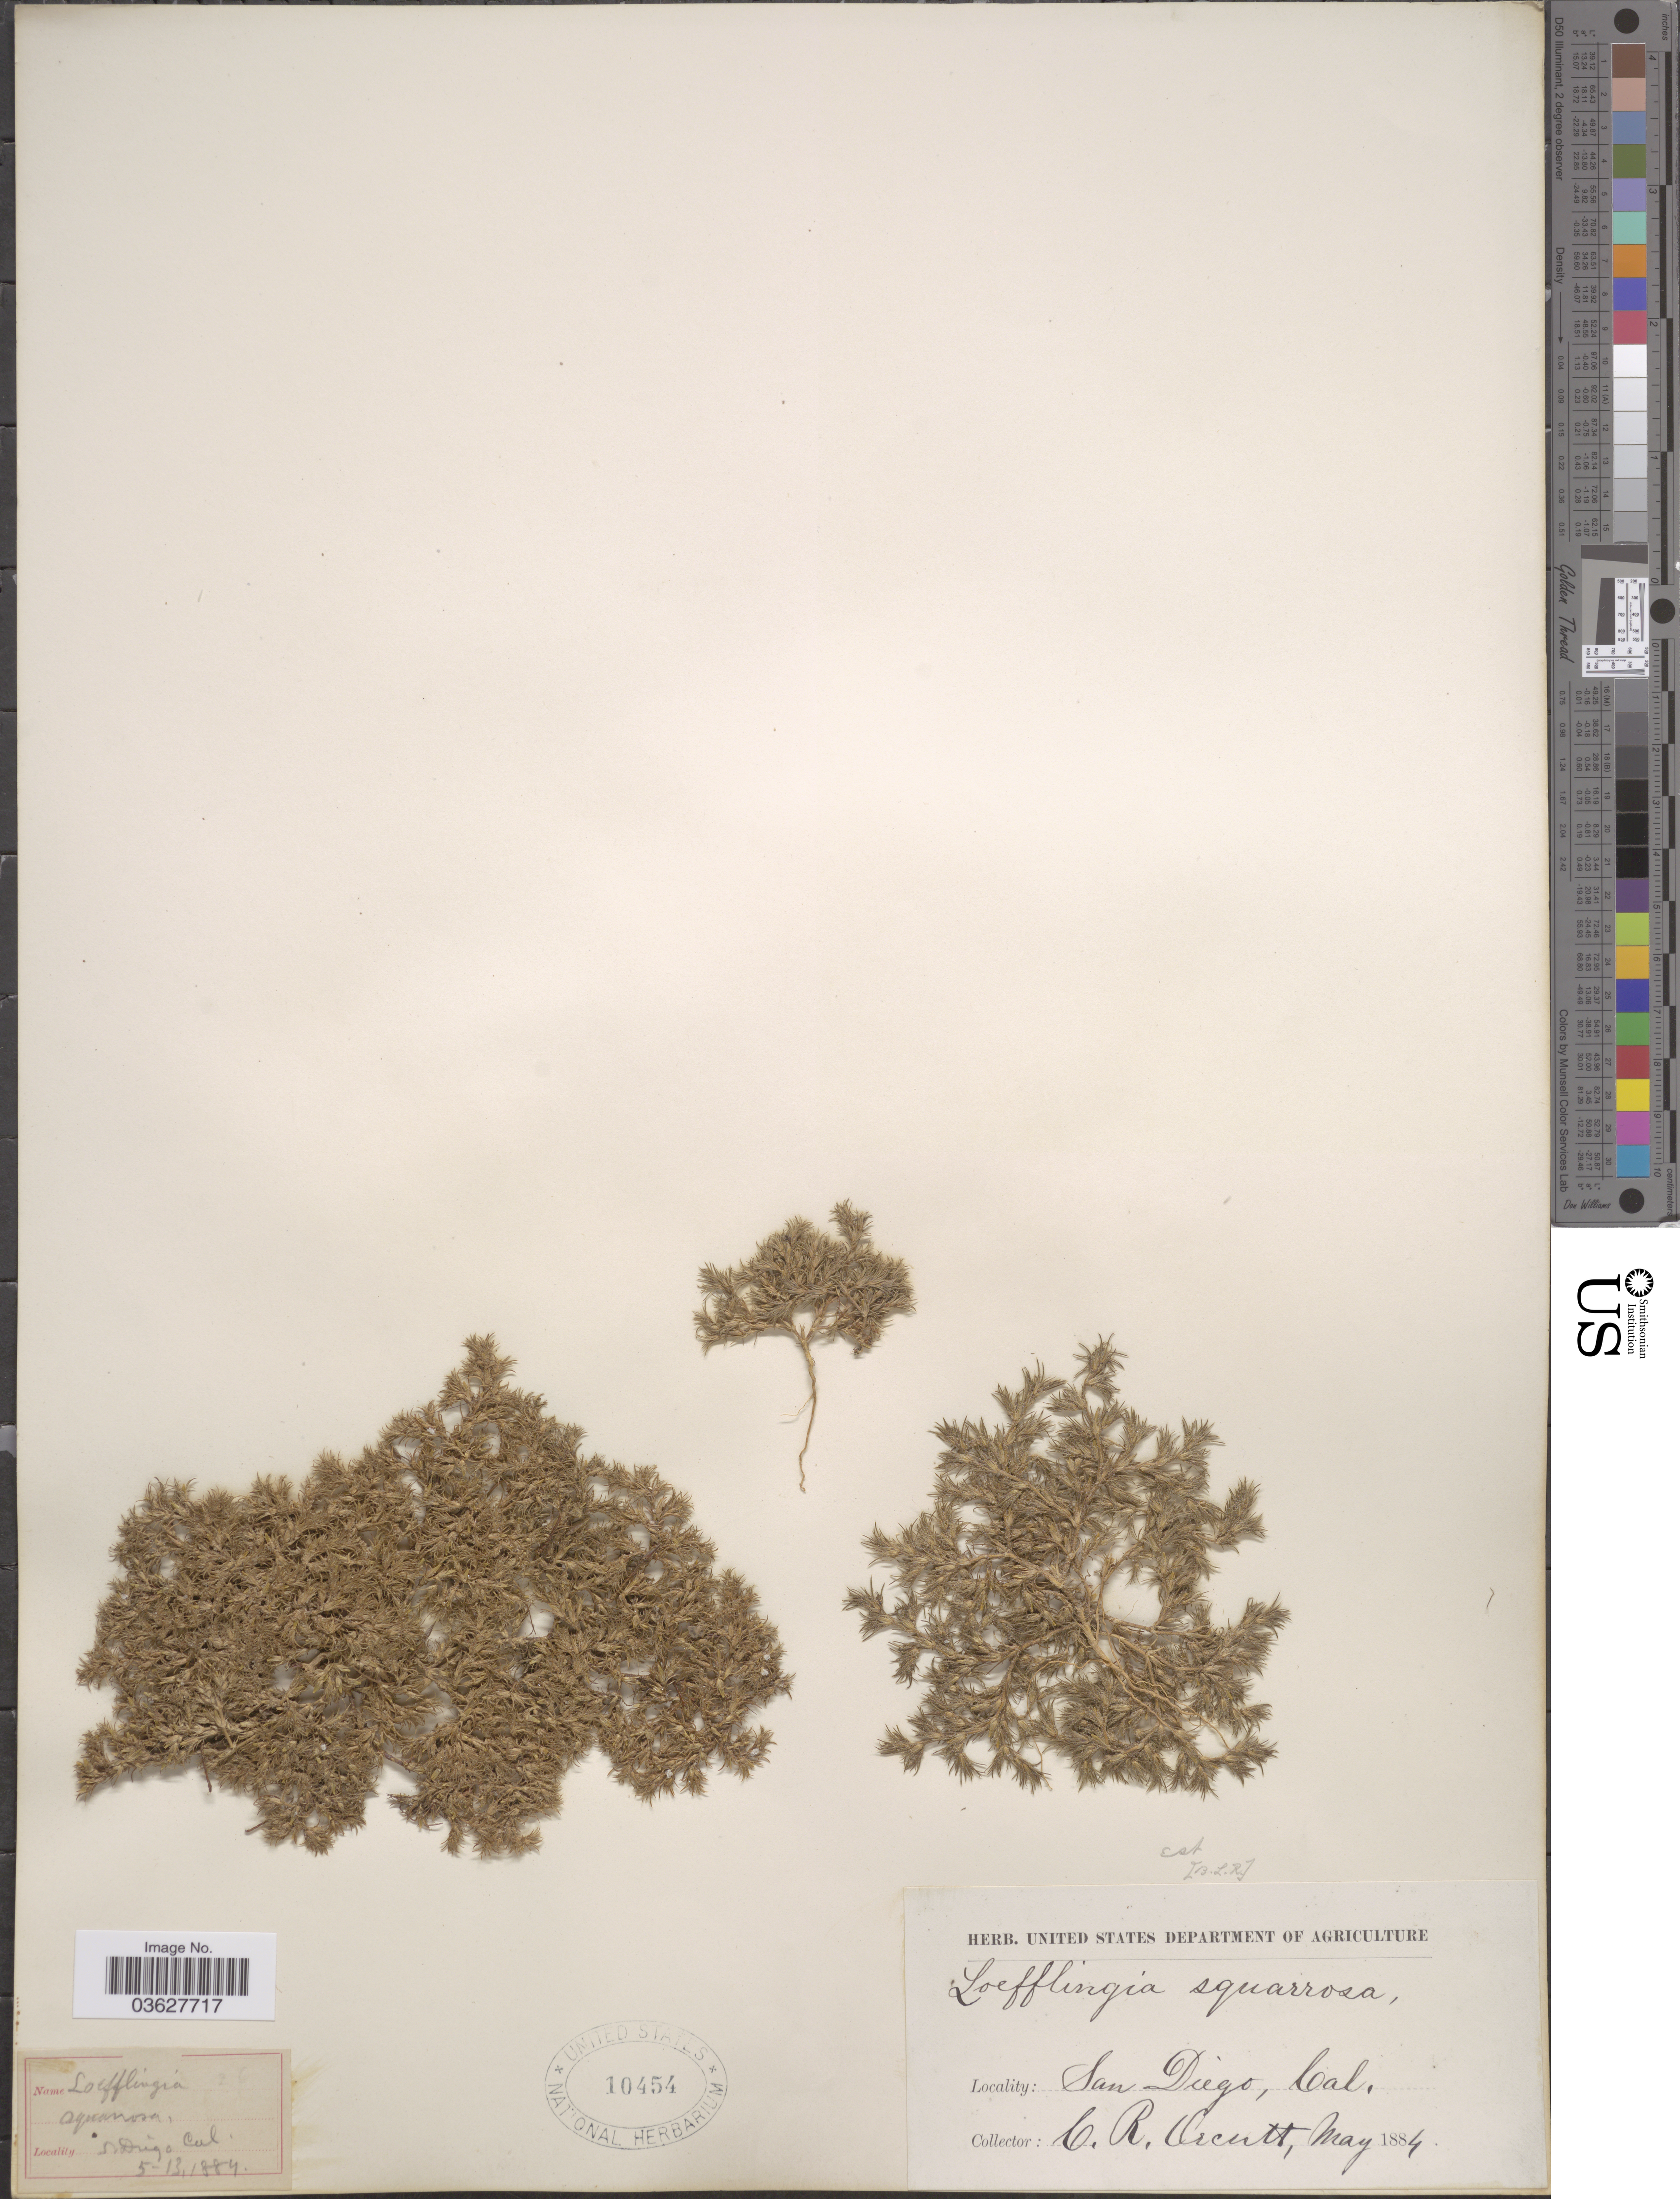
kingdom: Plantae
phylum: Tracheophyta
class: Magnoliopsida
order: Caryophyllales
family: Caryophyllaceae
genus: Loeflingia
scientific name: Loeflingia squarrosa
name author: Nutt.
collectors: C. R. Orcutt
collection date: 1884-05-13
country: United States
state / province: California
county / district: San Diego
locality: San Diego.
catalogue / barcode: US 10454